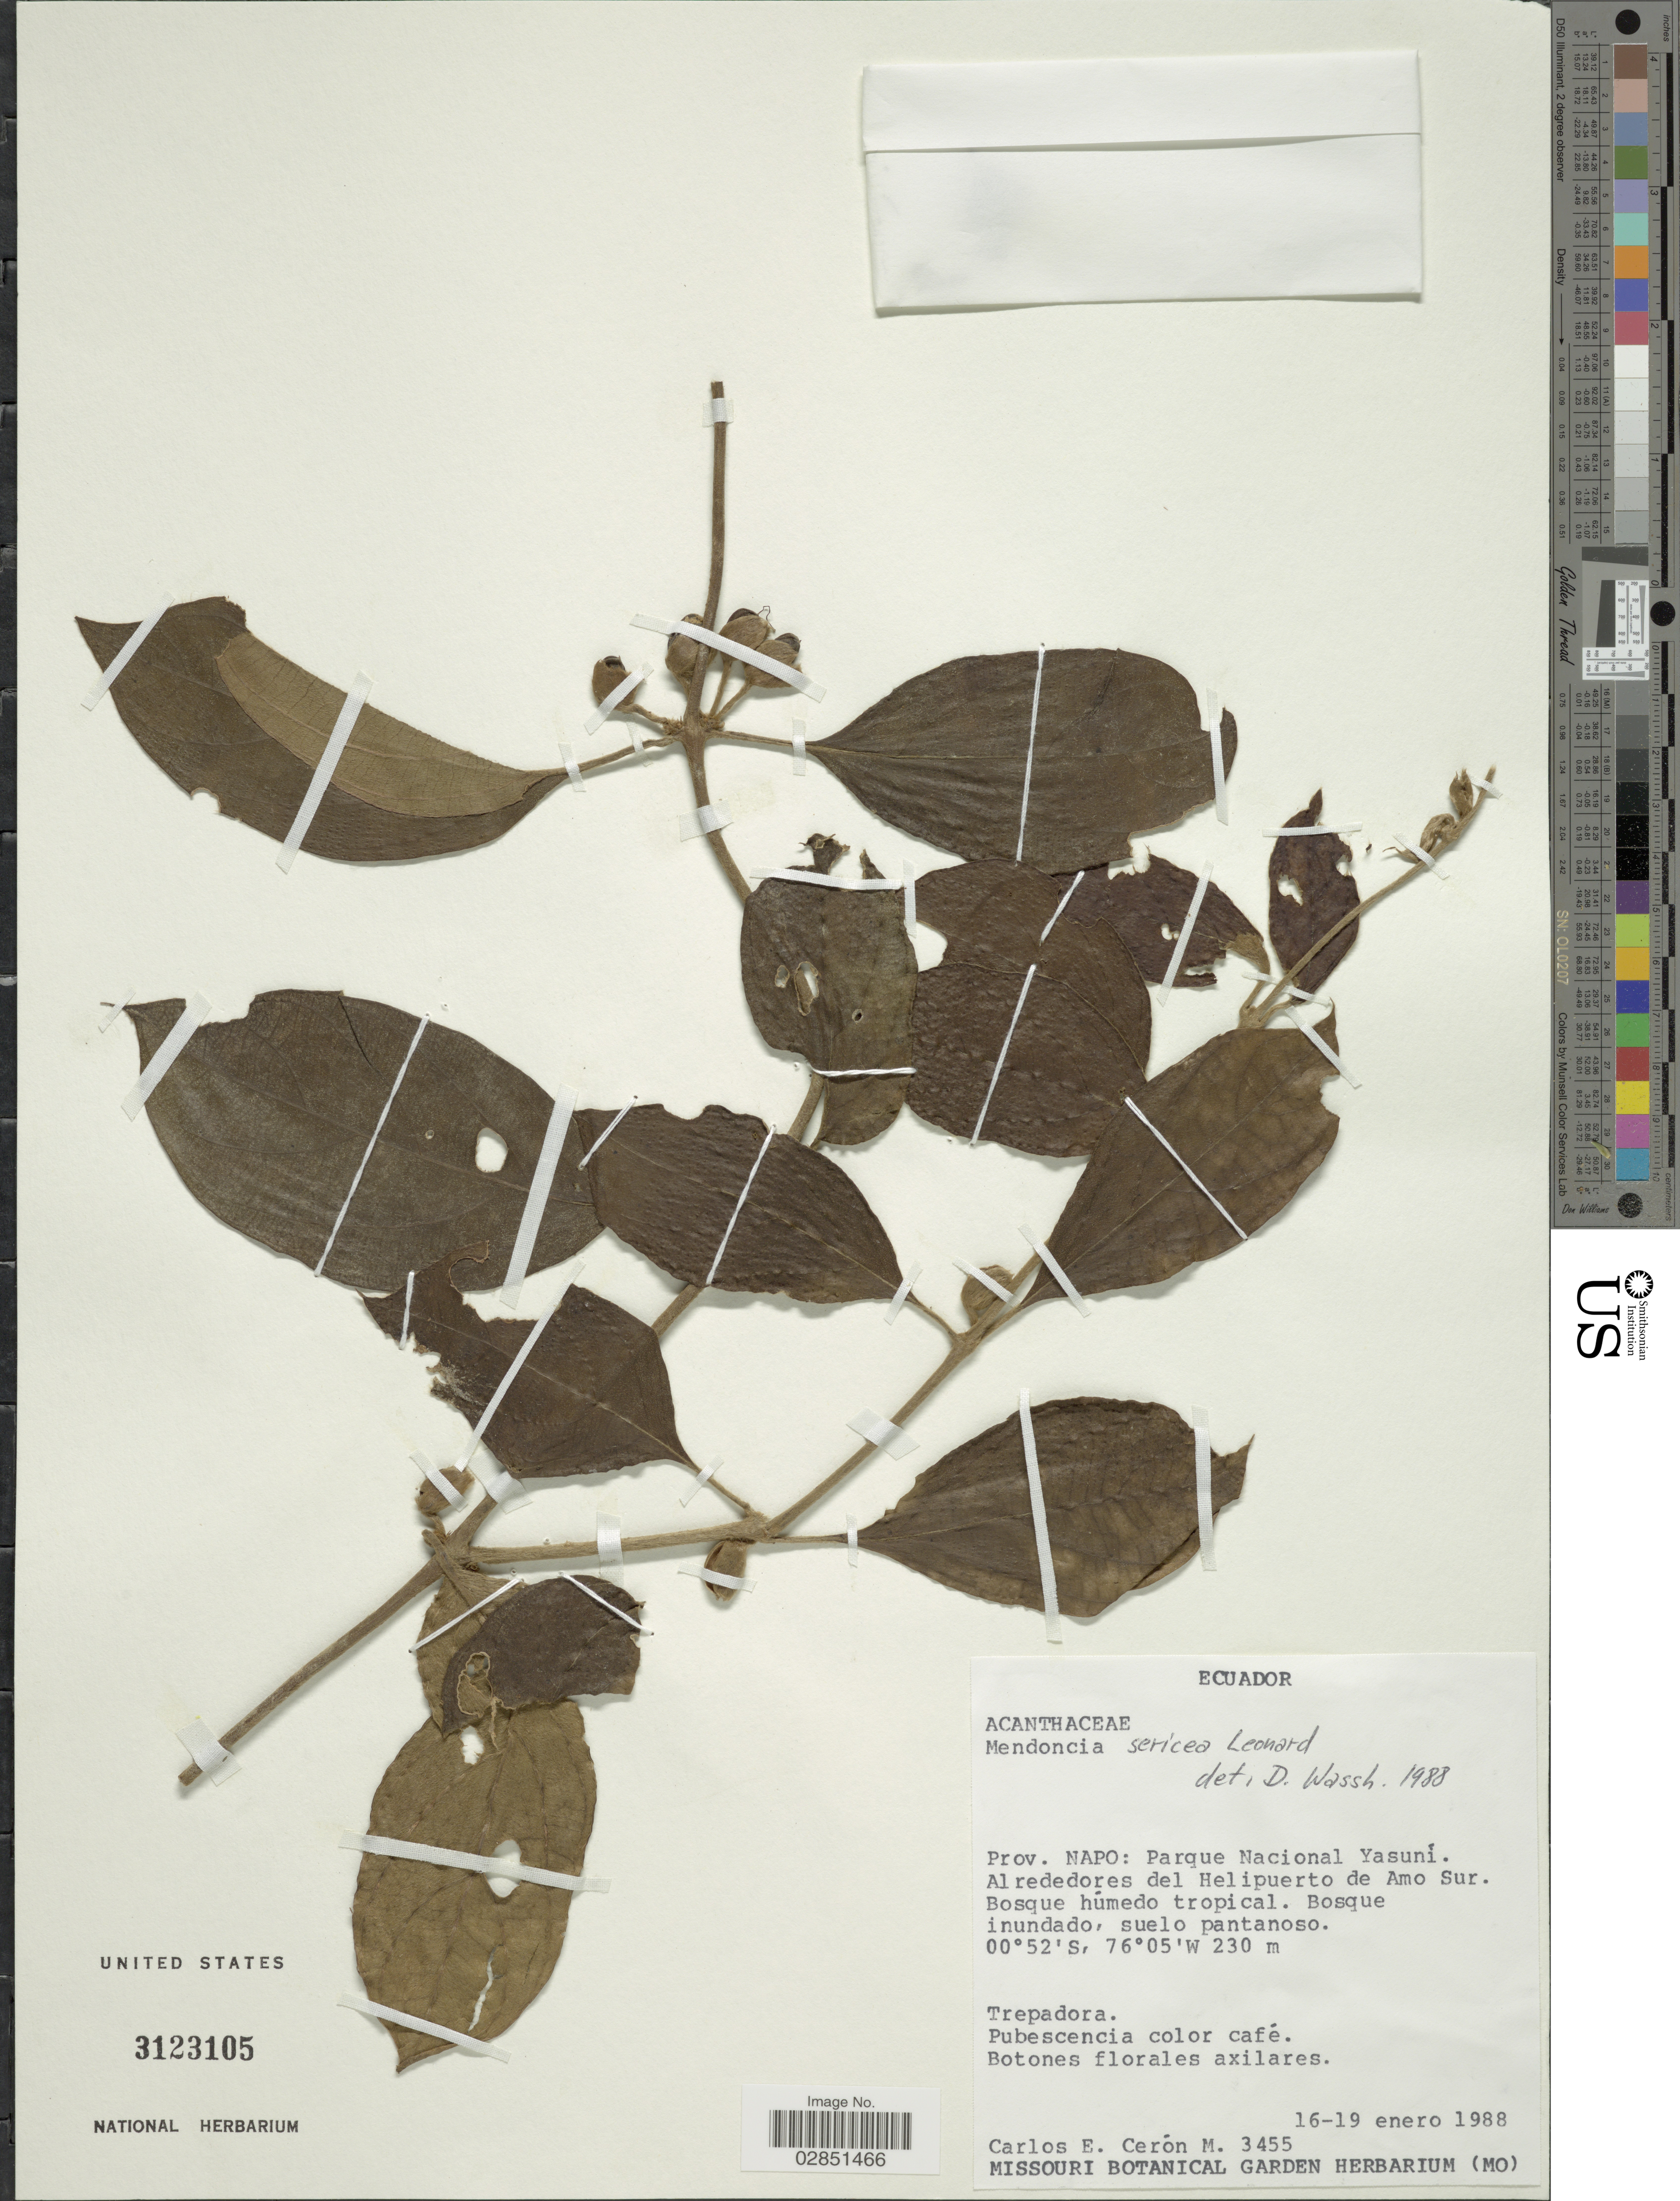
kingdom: Plantae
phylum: Tracheophyta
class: Magnoliopsida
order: Lamiales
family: Acanthaceae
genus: Mendoncia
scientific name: Mendoncia sericea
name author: Leonard ex Wassh.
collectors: C. E. Cerón M.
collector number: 3455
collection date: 1988-01-16/1988-01-19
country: Ecuador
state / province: Napo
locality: Prov. Napo: Parque Nacional Yasuni. Alrededores del Helipuerto de Amo Sur.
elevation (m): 230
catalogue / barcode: US 3123105